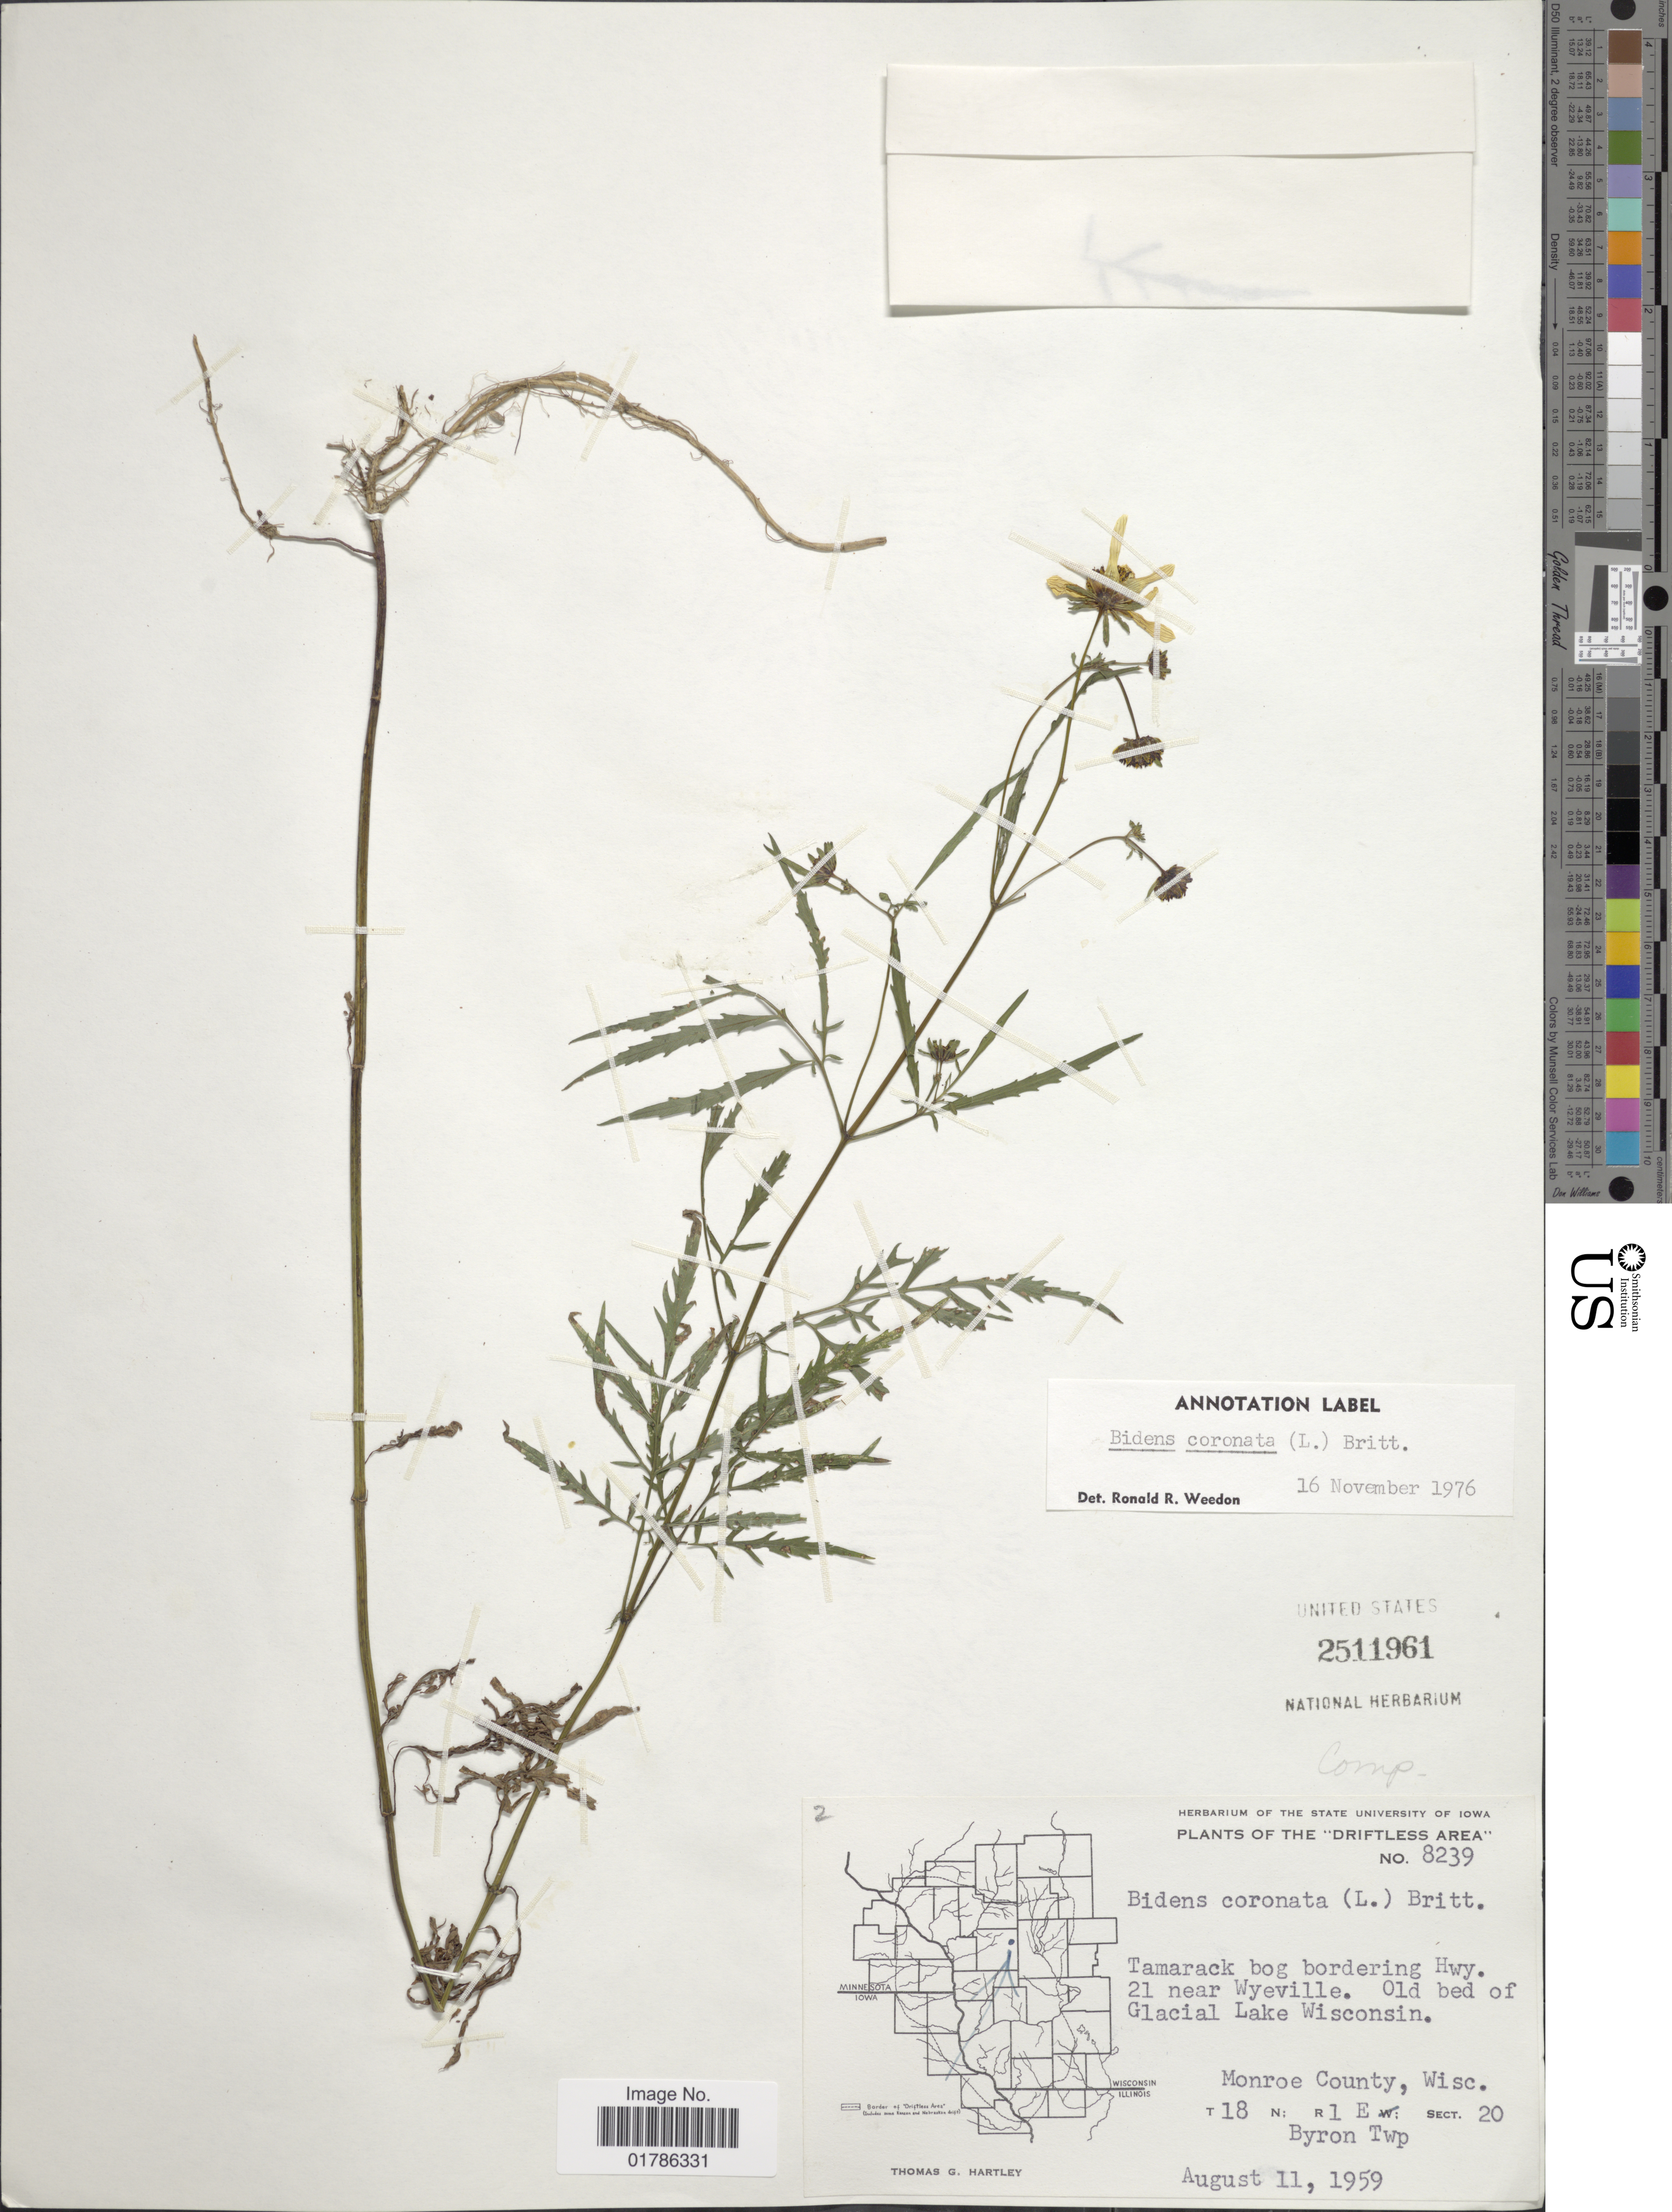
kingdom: Plantae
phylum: Tracheophyta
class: Magnoliopsida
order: Asterales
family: Asteraceae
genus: Bidens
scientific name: Bidens coronata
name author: (L.) Britton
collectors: T. G. Hartley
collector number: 8239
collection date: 1959-08-11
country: United States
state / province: Wisconsin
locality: Tamarack bog bordering Hwy., 21 near Wyeville, Old bed of Glacial Lake Wisconsin, Monroe County, Wisc. T18 N: R1 E, Sect. 20, Byron Twp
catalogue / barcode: US 2511961